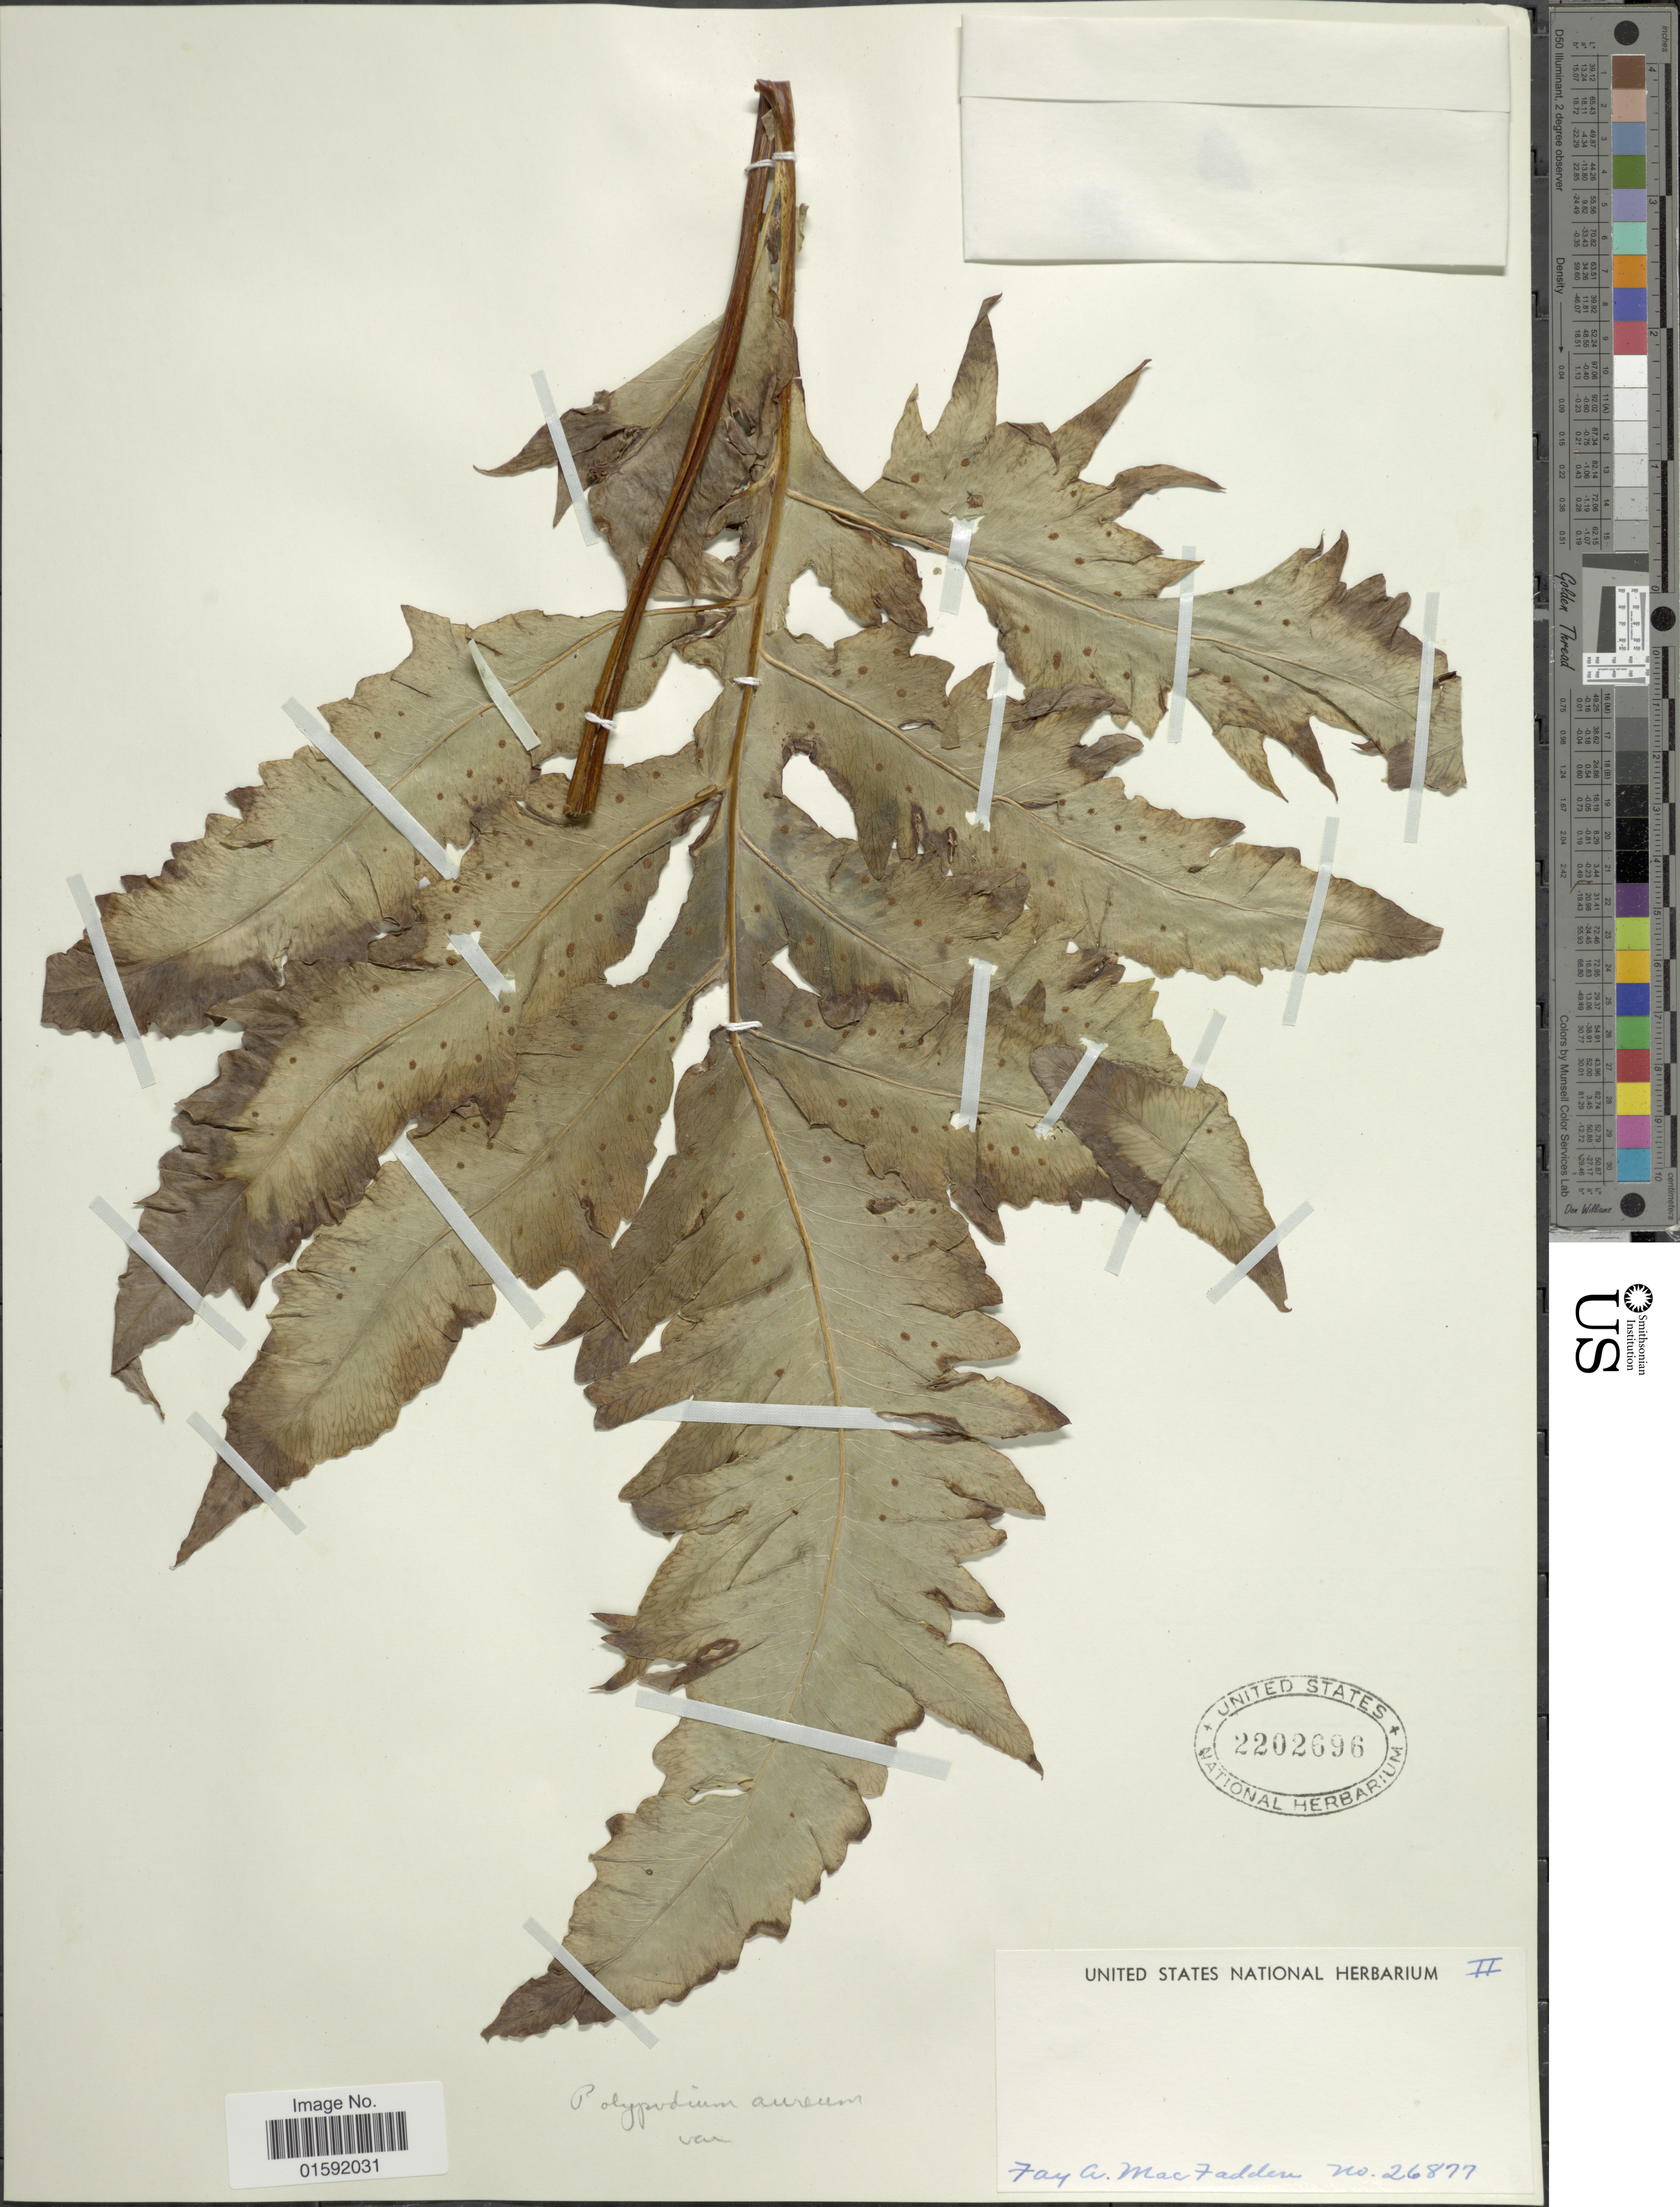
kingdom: Plantae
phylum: Tracheophyta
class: Polypodiopsida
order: Polypodiales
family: Polypodiaceae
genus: Phlebodium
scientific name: Phlebodium aureum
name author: (L.) J. Sm.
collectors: F. McFadden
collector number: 26877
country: United States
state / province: California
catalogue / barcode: US 2202696